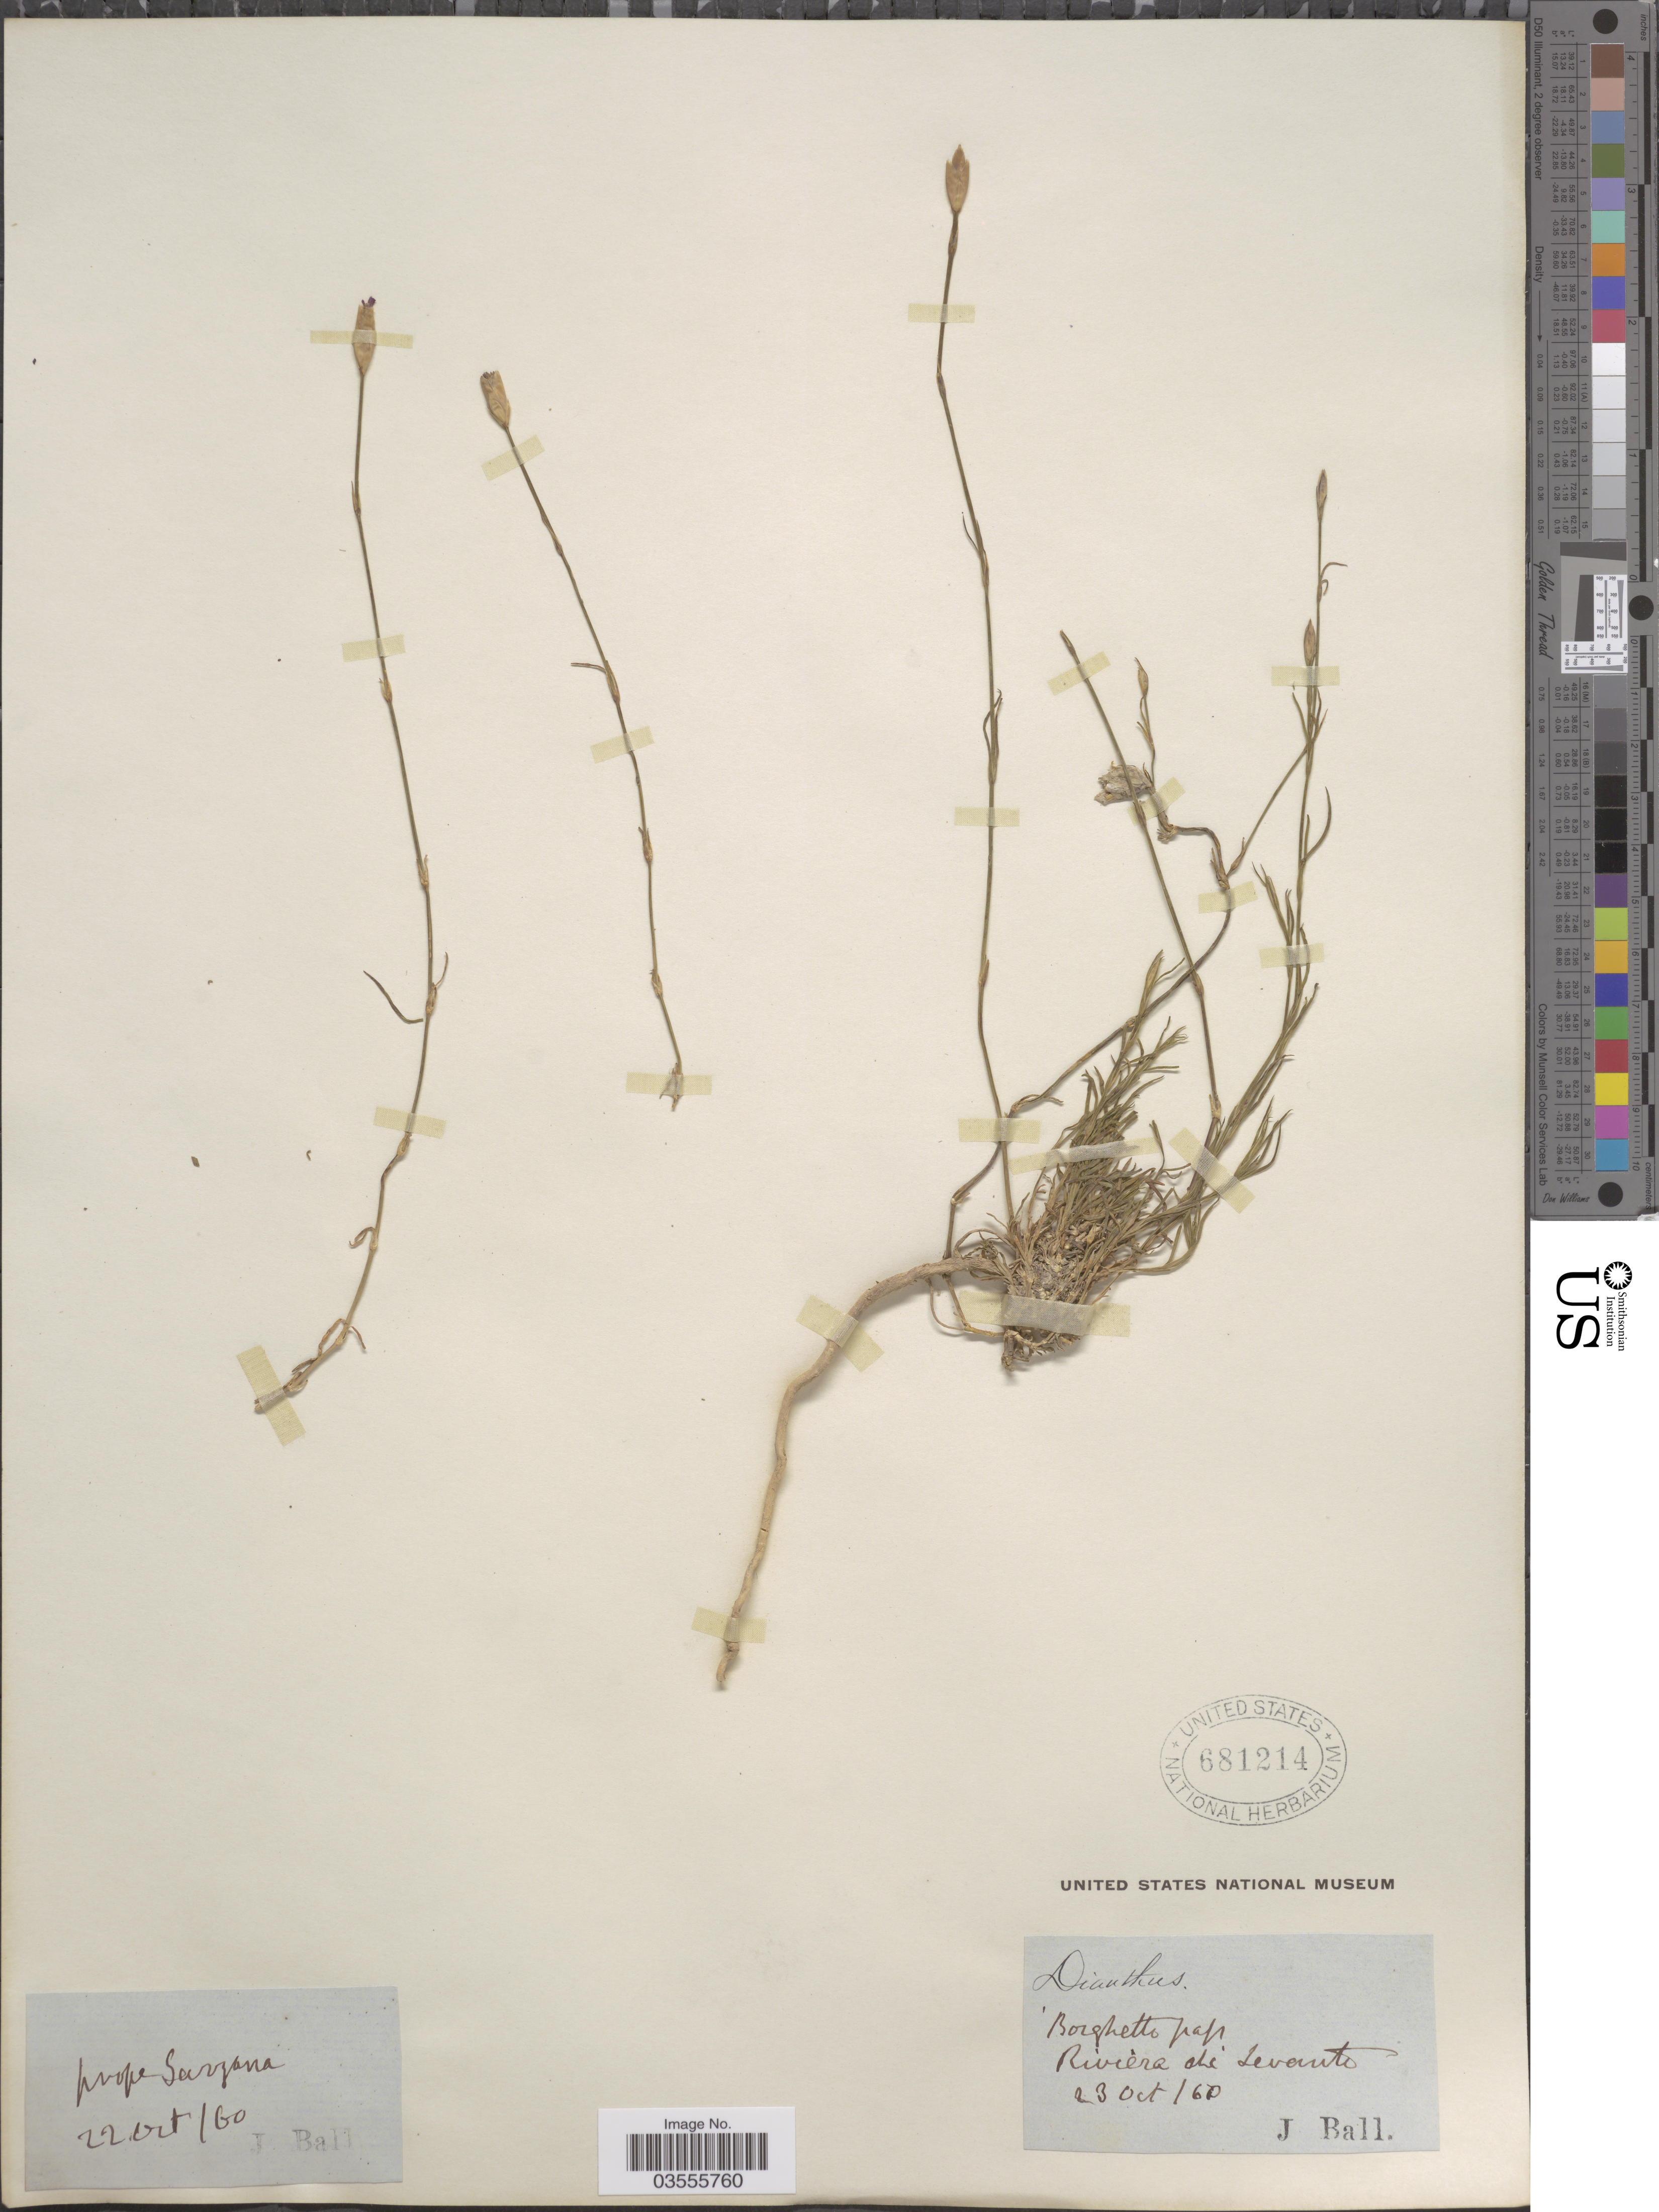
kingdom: Plantae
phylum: Tracheophyta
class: Magnoliopsida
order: Caryophyllales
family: Caryophyllaceae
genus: Petrorhagia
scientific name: Petrorhagia prolifera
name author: (L.) P.W. Ball & Heywood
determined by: Rabeler, R. K.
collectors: J. Ball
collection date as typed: Transcribed d/m/y: 22/10/60 to 23/10/60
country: Italy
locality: Prope Sarzana. Borghetto pass. Riviera di Levante.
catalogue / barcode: US 681214